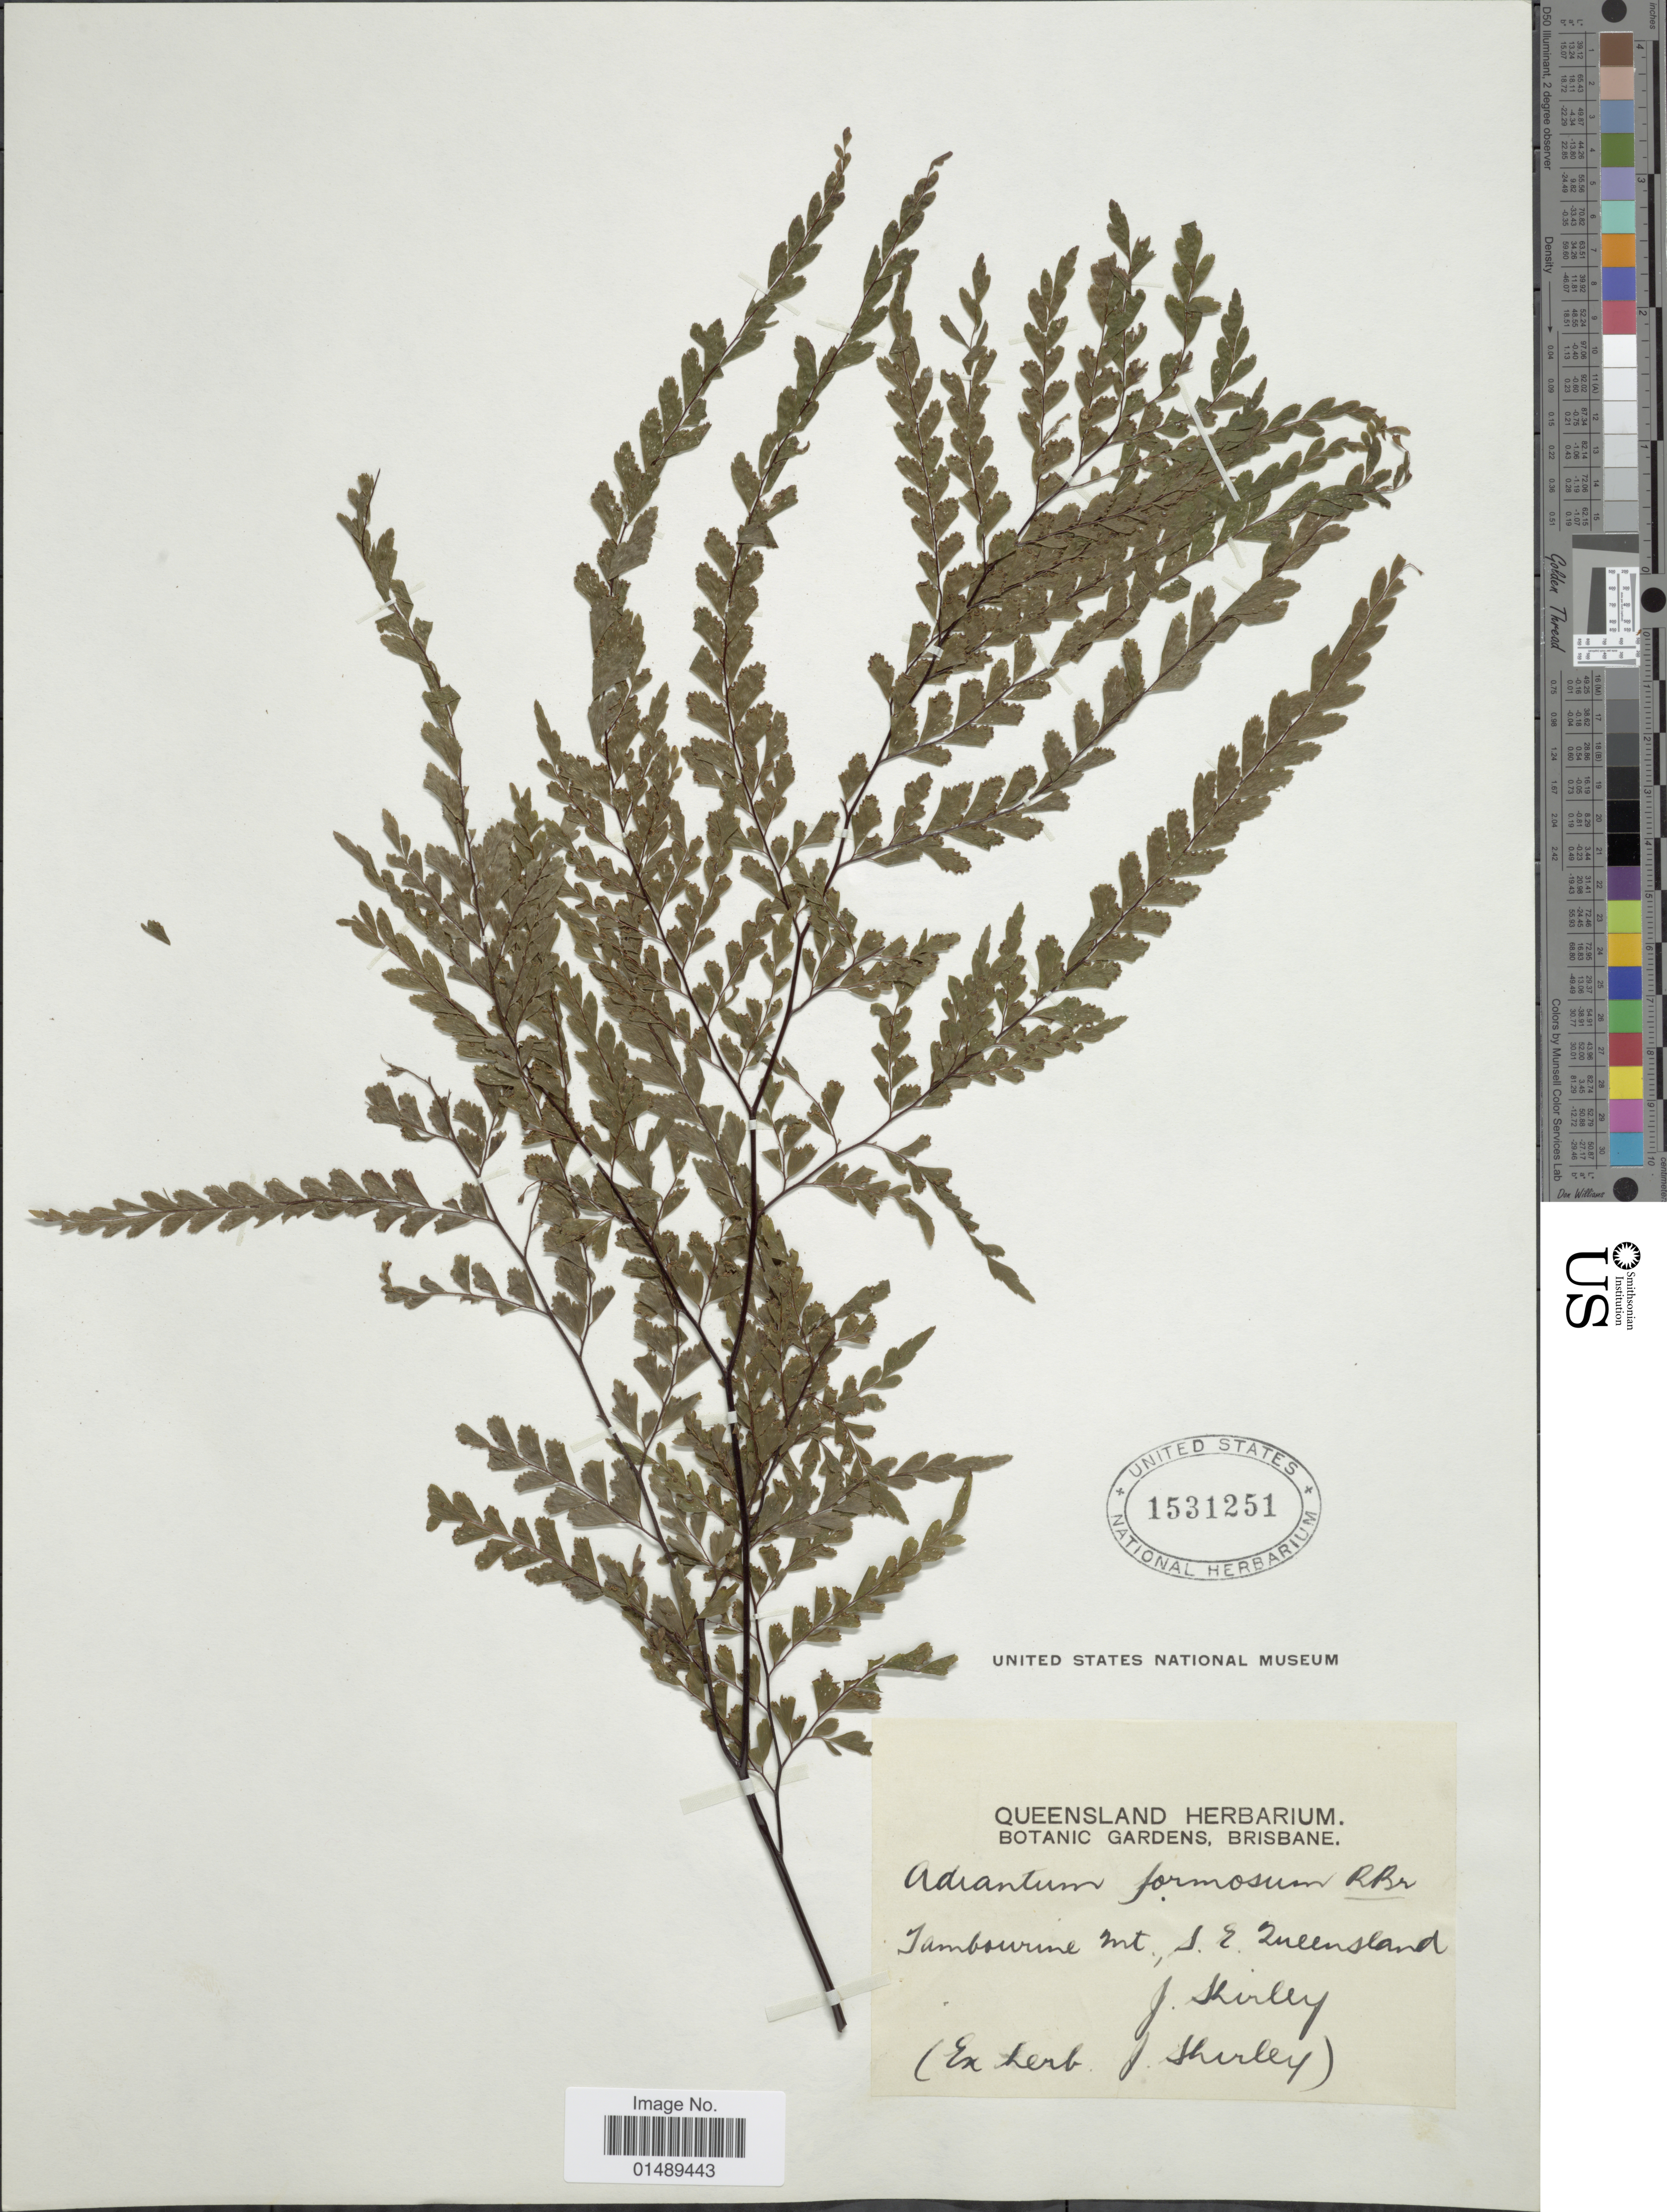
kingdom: Plantae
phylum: Tracheophyta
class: Polypodiopsida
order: Polypodiales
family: Pteridaceae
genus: Adiantum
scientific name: Adiantum formosum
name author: R. Br.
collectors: J. Shirley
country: Australia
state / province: Queensland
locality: Jambourine mt., S.E. Queensland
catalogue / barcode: US 1531251